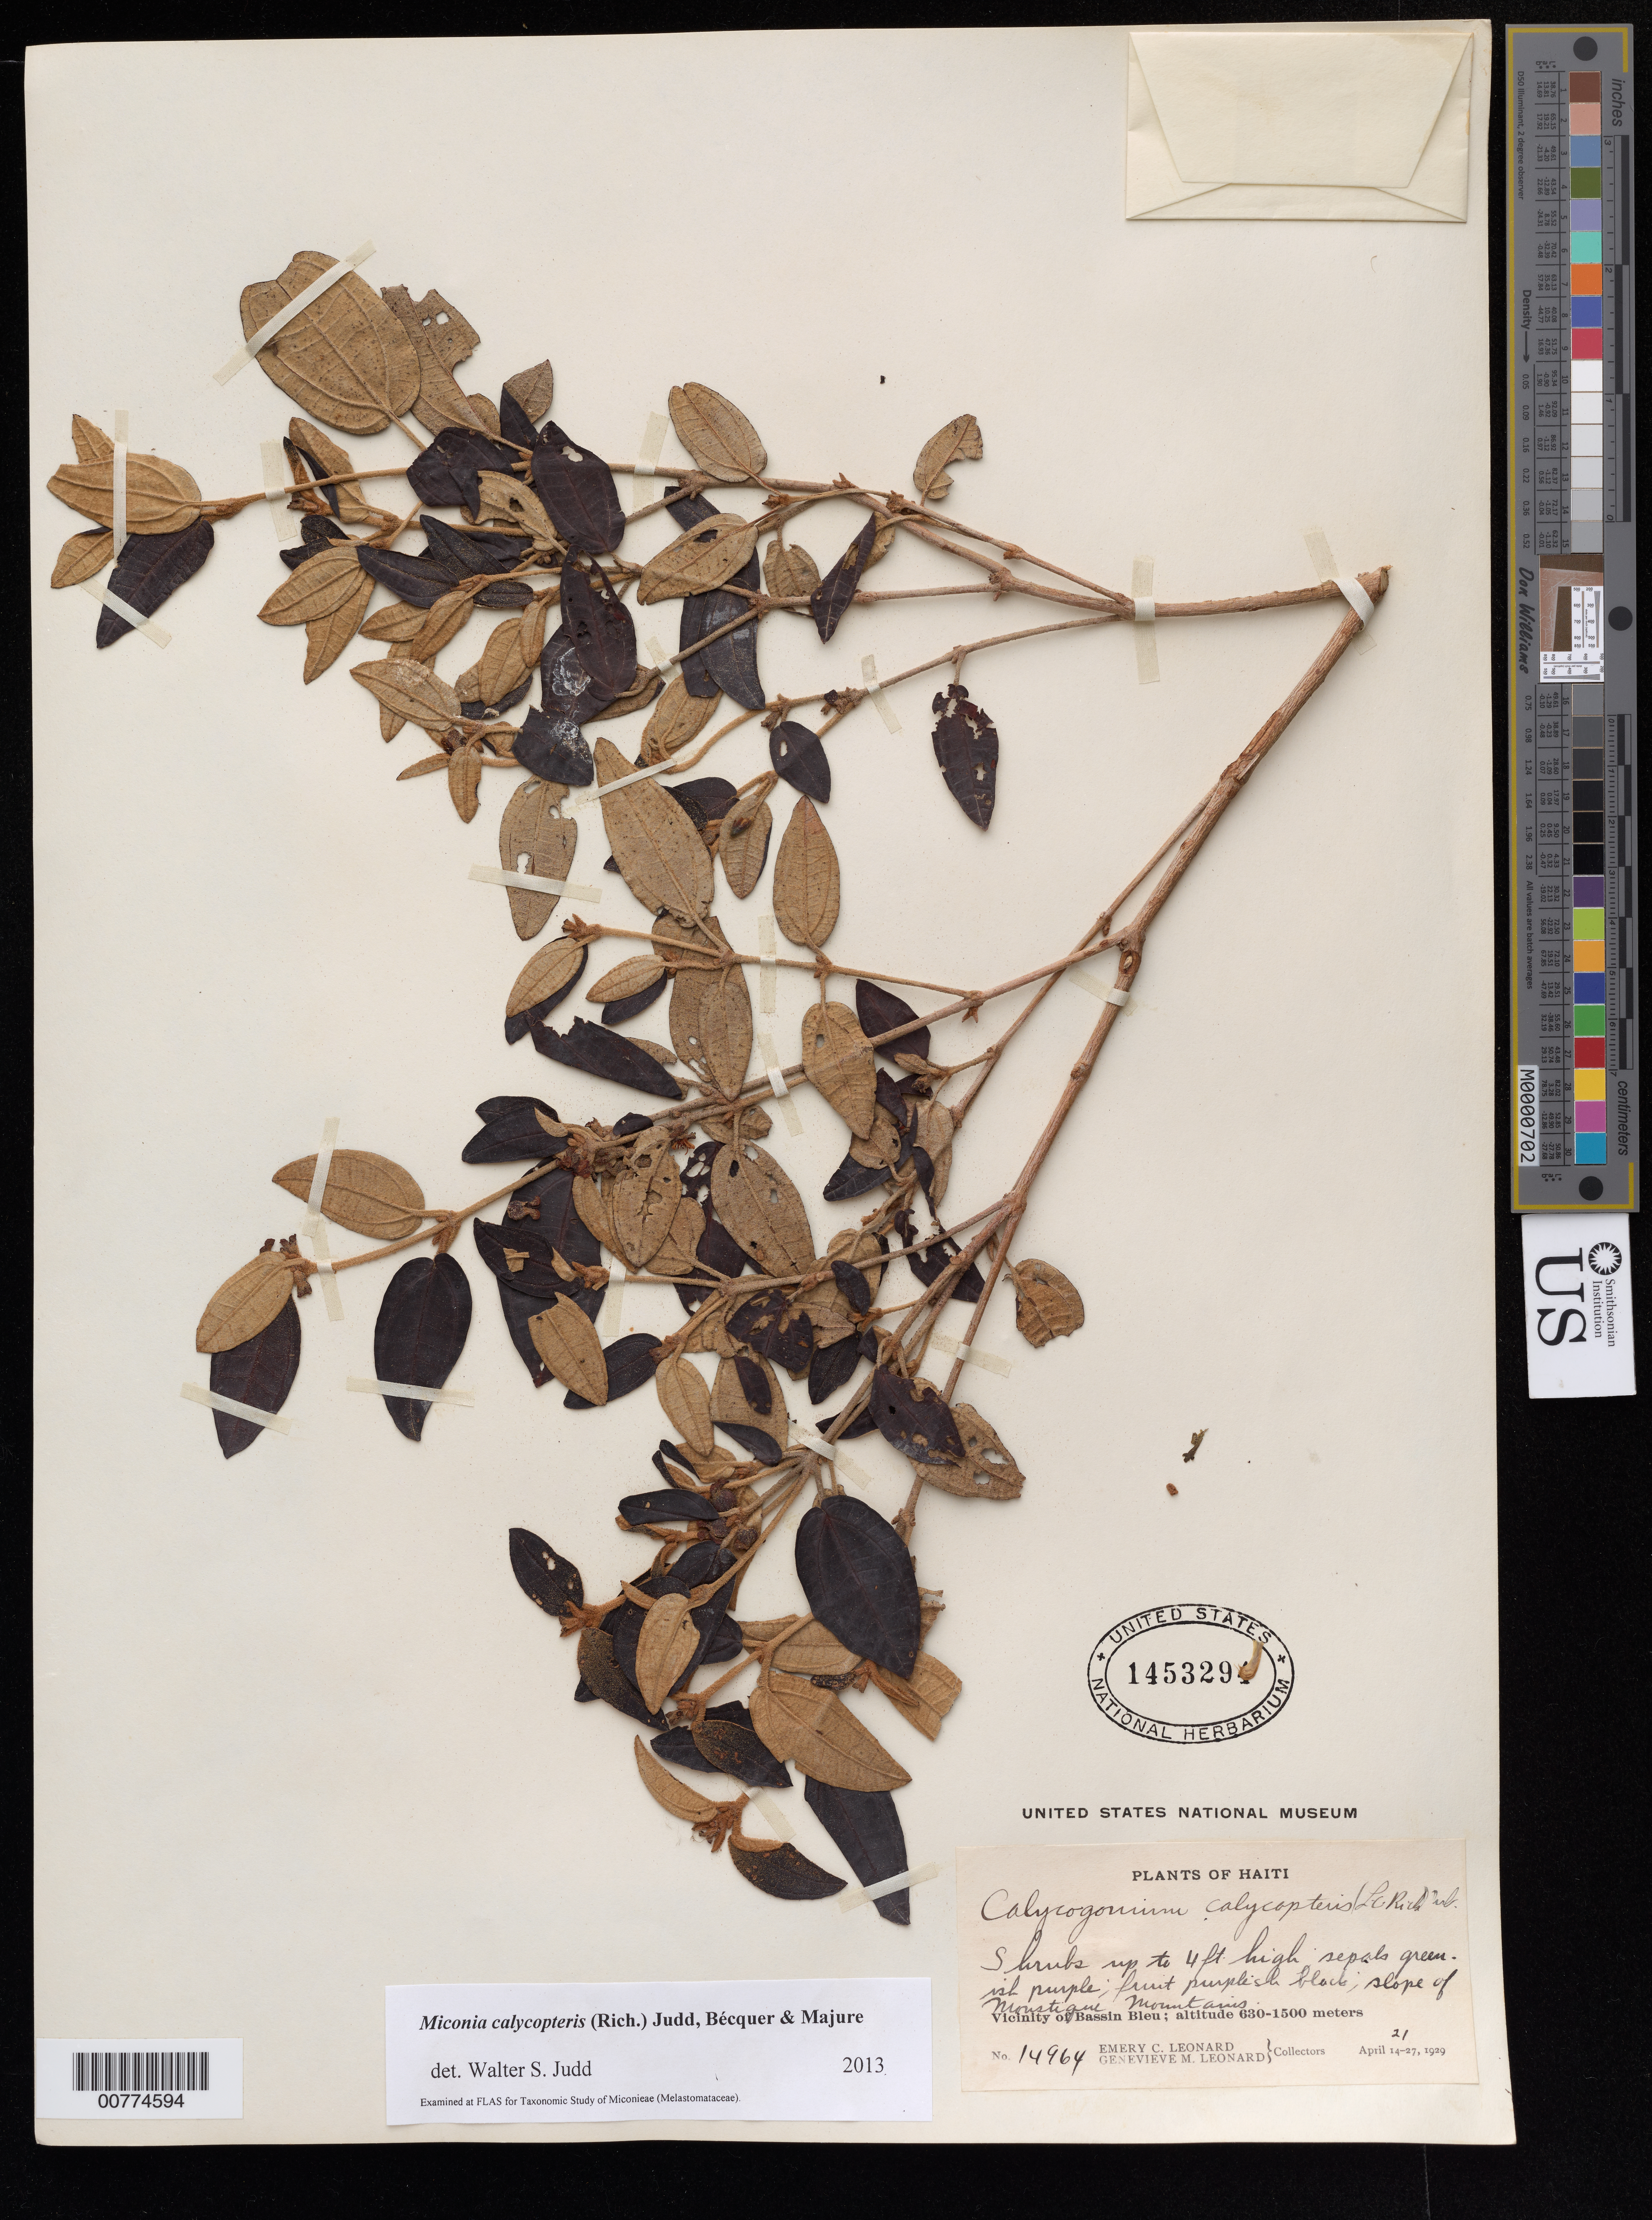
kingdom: Plantae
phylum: Tracheophyta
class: Magnoliopsida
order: Myrtales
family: Melastomataceae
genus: Miconia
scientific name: Miconia calycopteris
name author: (Rich.) Judd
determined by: Judd, Walter S.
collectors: E. C. Leonard & G. M. Leonard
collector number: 14964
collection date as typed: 21 Apr 1929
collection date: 1929-04-21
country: Haiti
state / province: Nord-Ouest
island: Hispaniola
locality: Vicinity of Bassin Bleu, slope of Moustique Mountains.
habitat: Slope of mountain.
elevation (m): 630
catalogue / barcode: US 1453294